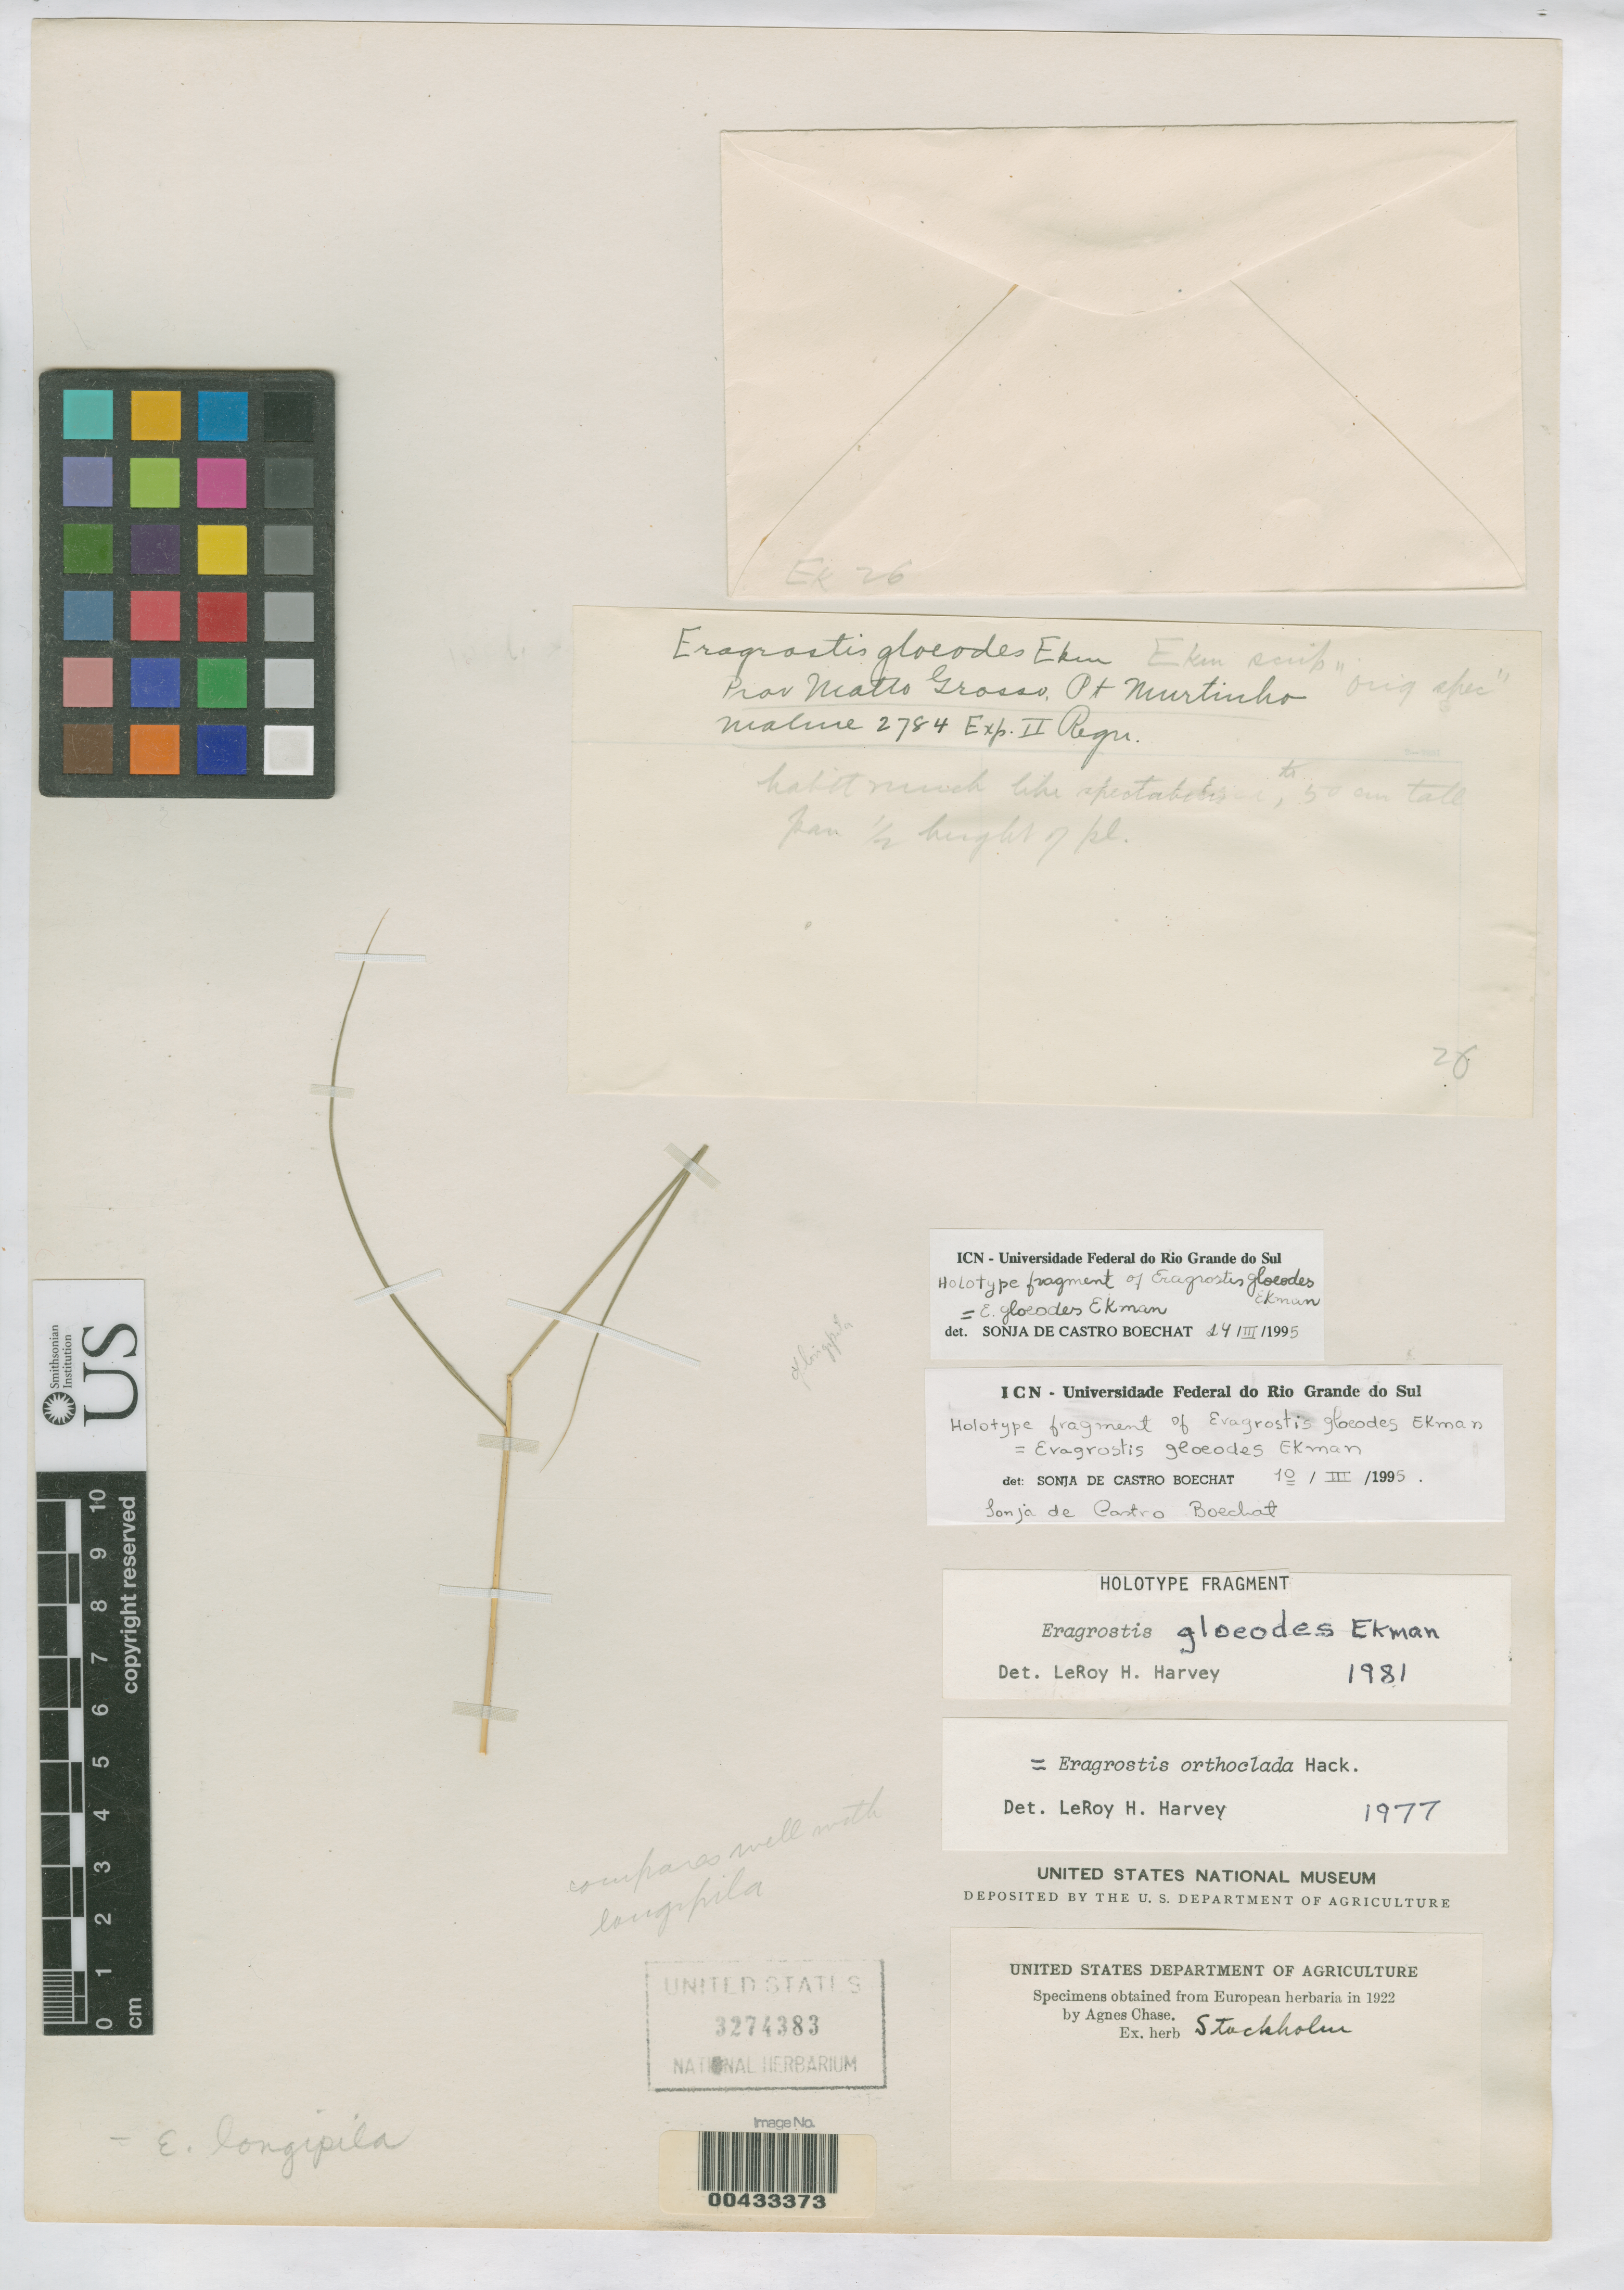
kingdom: Plantae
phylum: Tracheophyta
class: Liliopsida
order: Poales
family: Poaceae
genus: Eragrostis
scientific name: Eragrostis gloeodes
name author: Ekman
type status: Type Fragment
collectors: G. O. A. Malme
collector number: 2784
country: Brazil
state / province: Mato Grosso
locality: Porto Murtinho.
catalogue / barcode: US 3274383